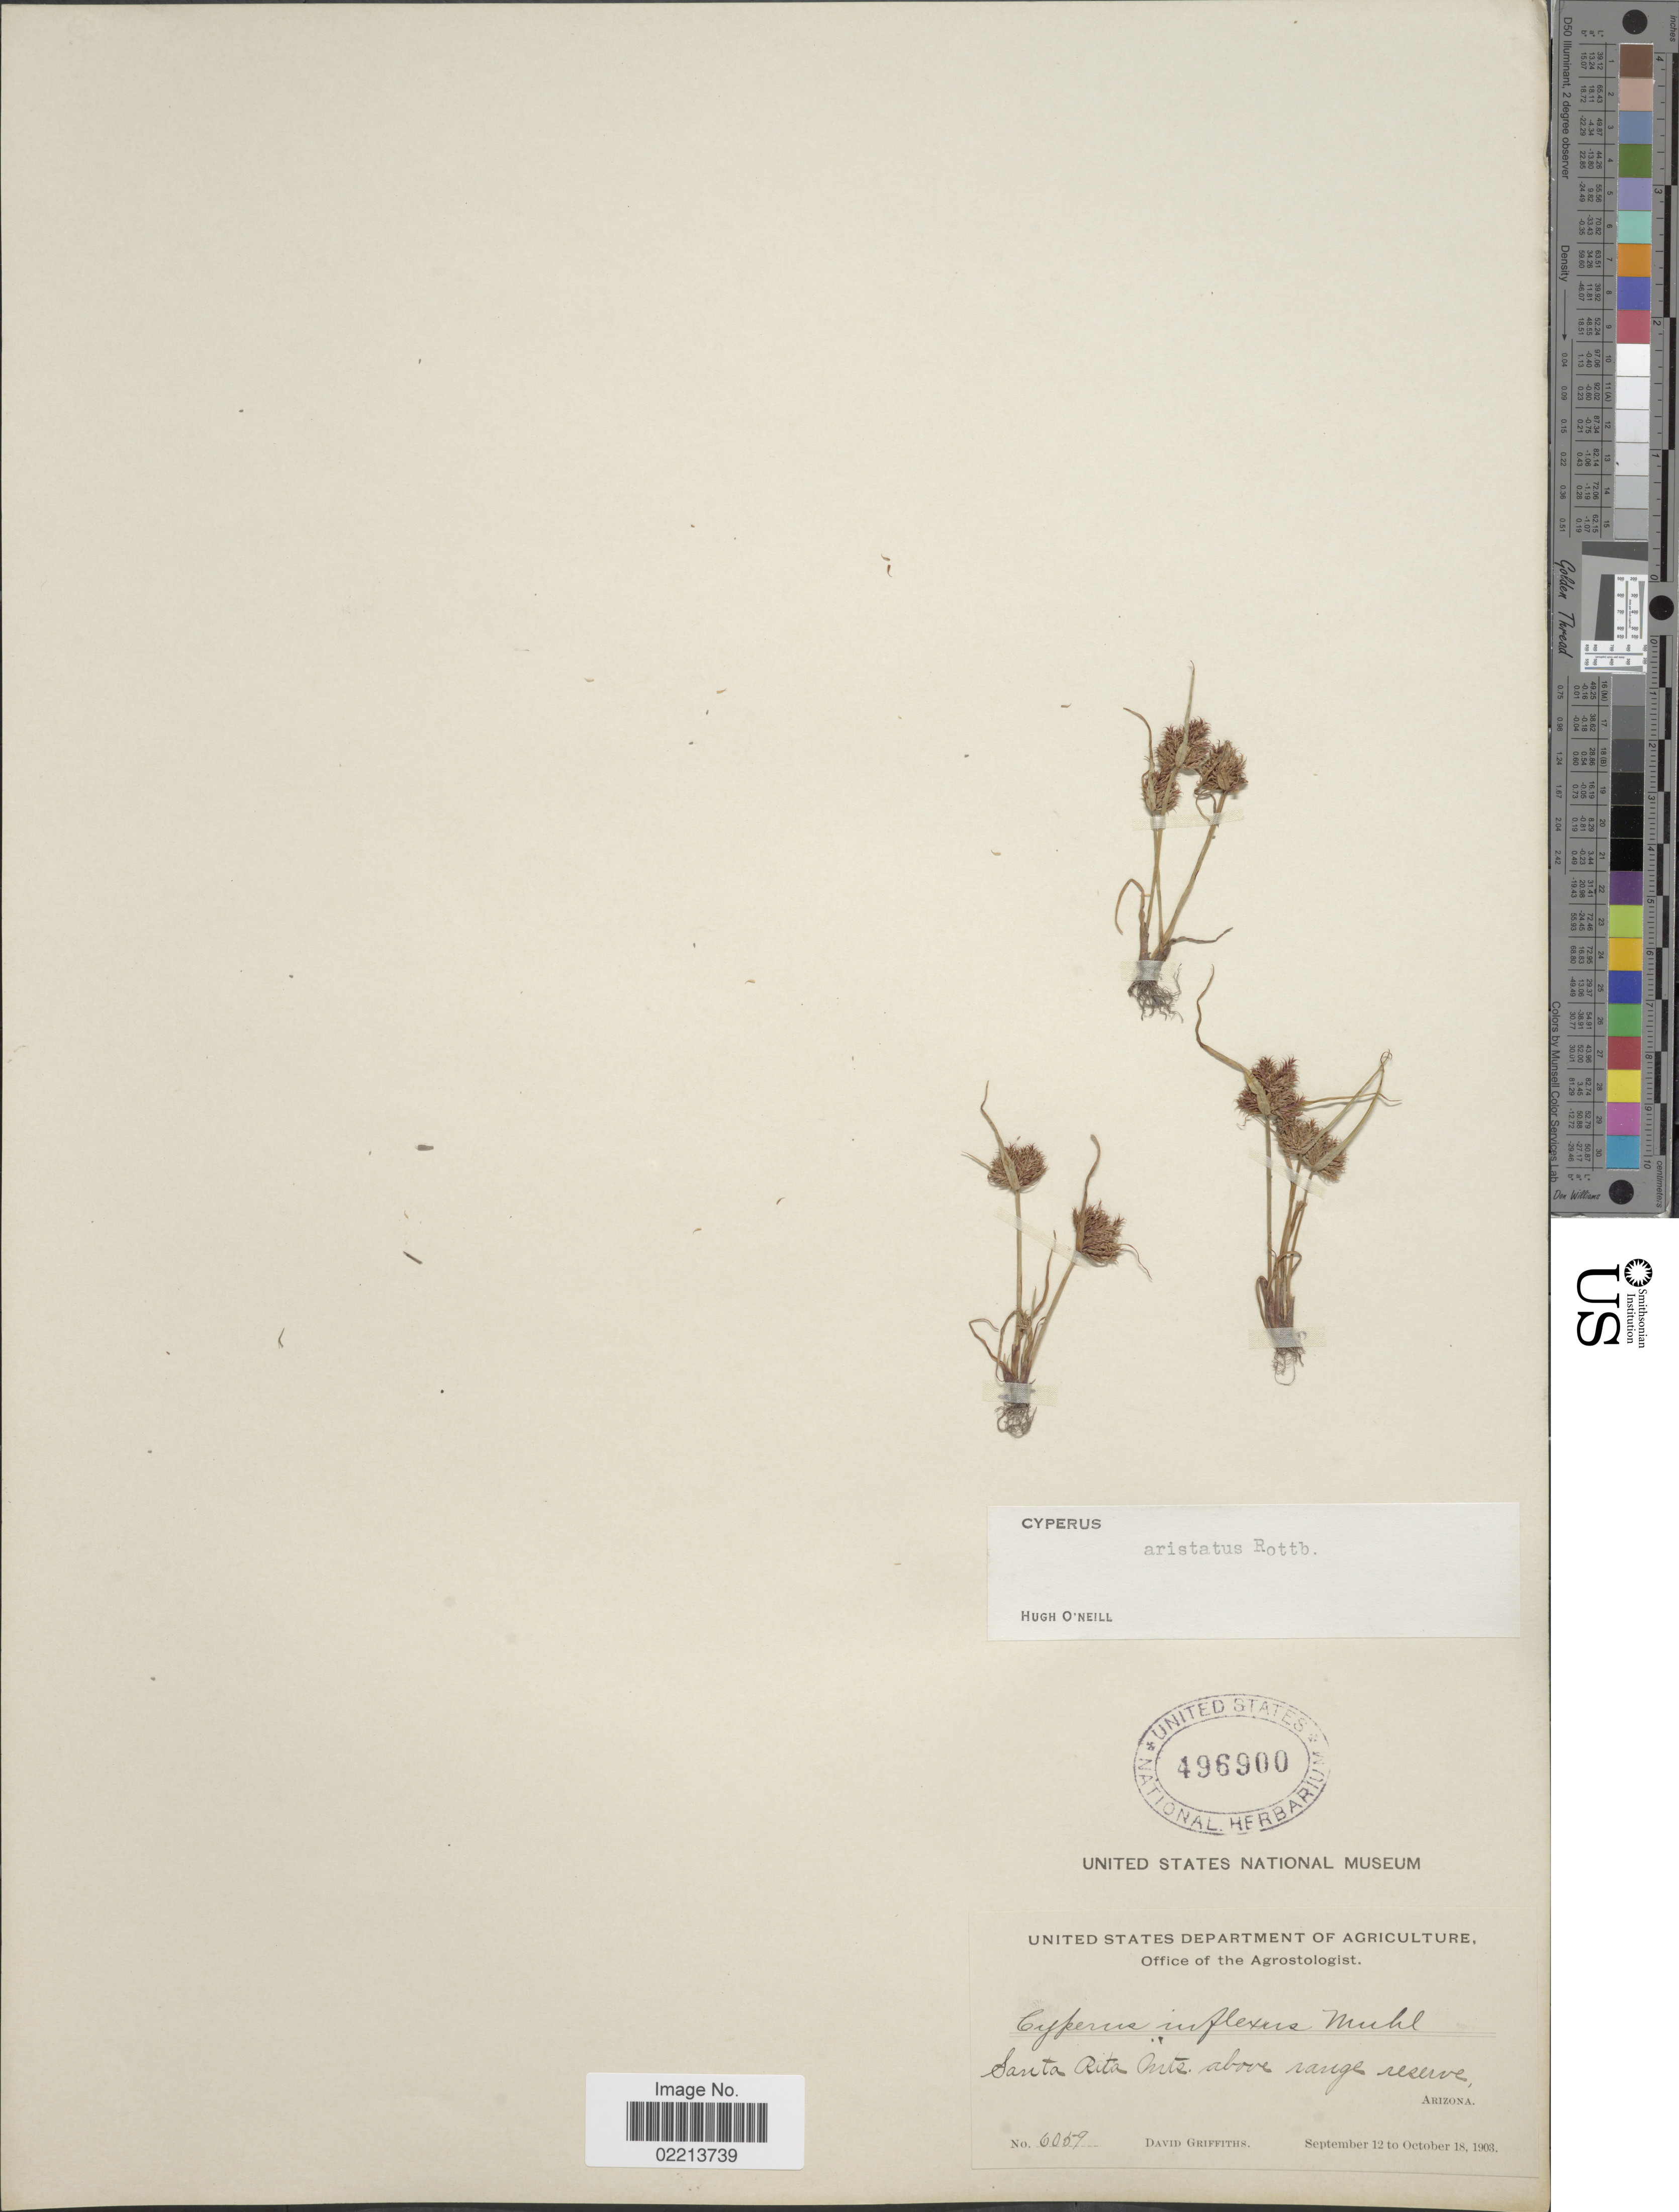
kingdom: Plantae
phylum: Tracheophyta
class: Liliopsida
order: Poales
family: Cyperaceae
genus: Cyperus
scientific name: Cyperus squarrosus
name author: L.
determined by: Strong, Mark T., (BOT), Smithsonian Institution - National Museum of Natural History (UNITED STATES)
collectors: D. Griffiths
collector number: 6059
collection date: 1903-10-12/1903-10-18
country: United States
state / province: Arizona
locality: Santa Rita Mts., above range reserve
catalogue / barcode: US 496900